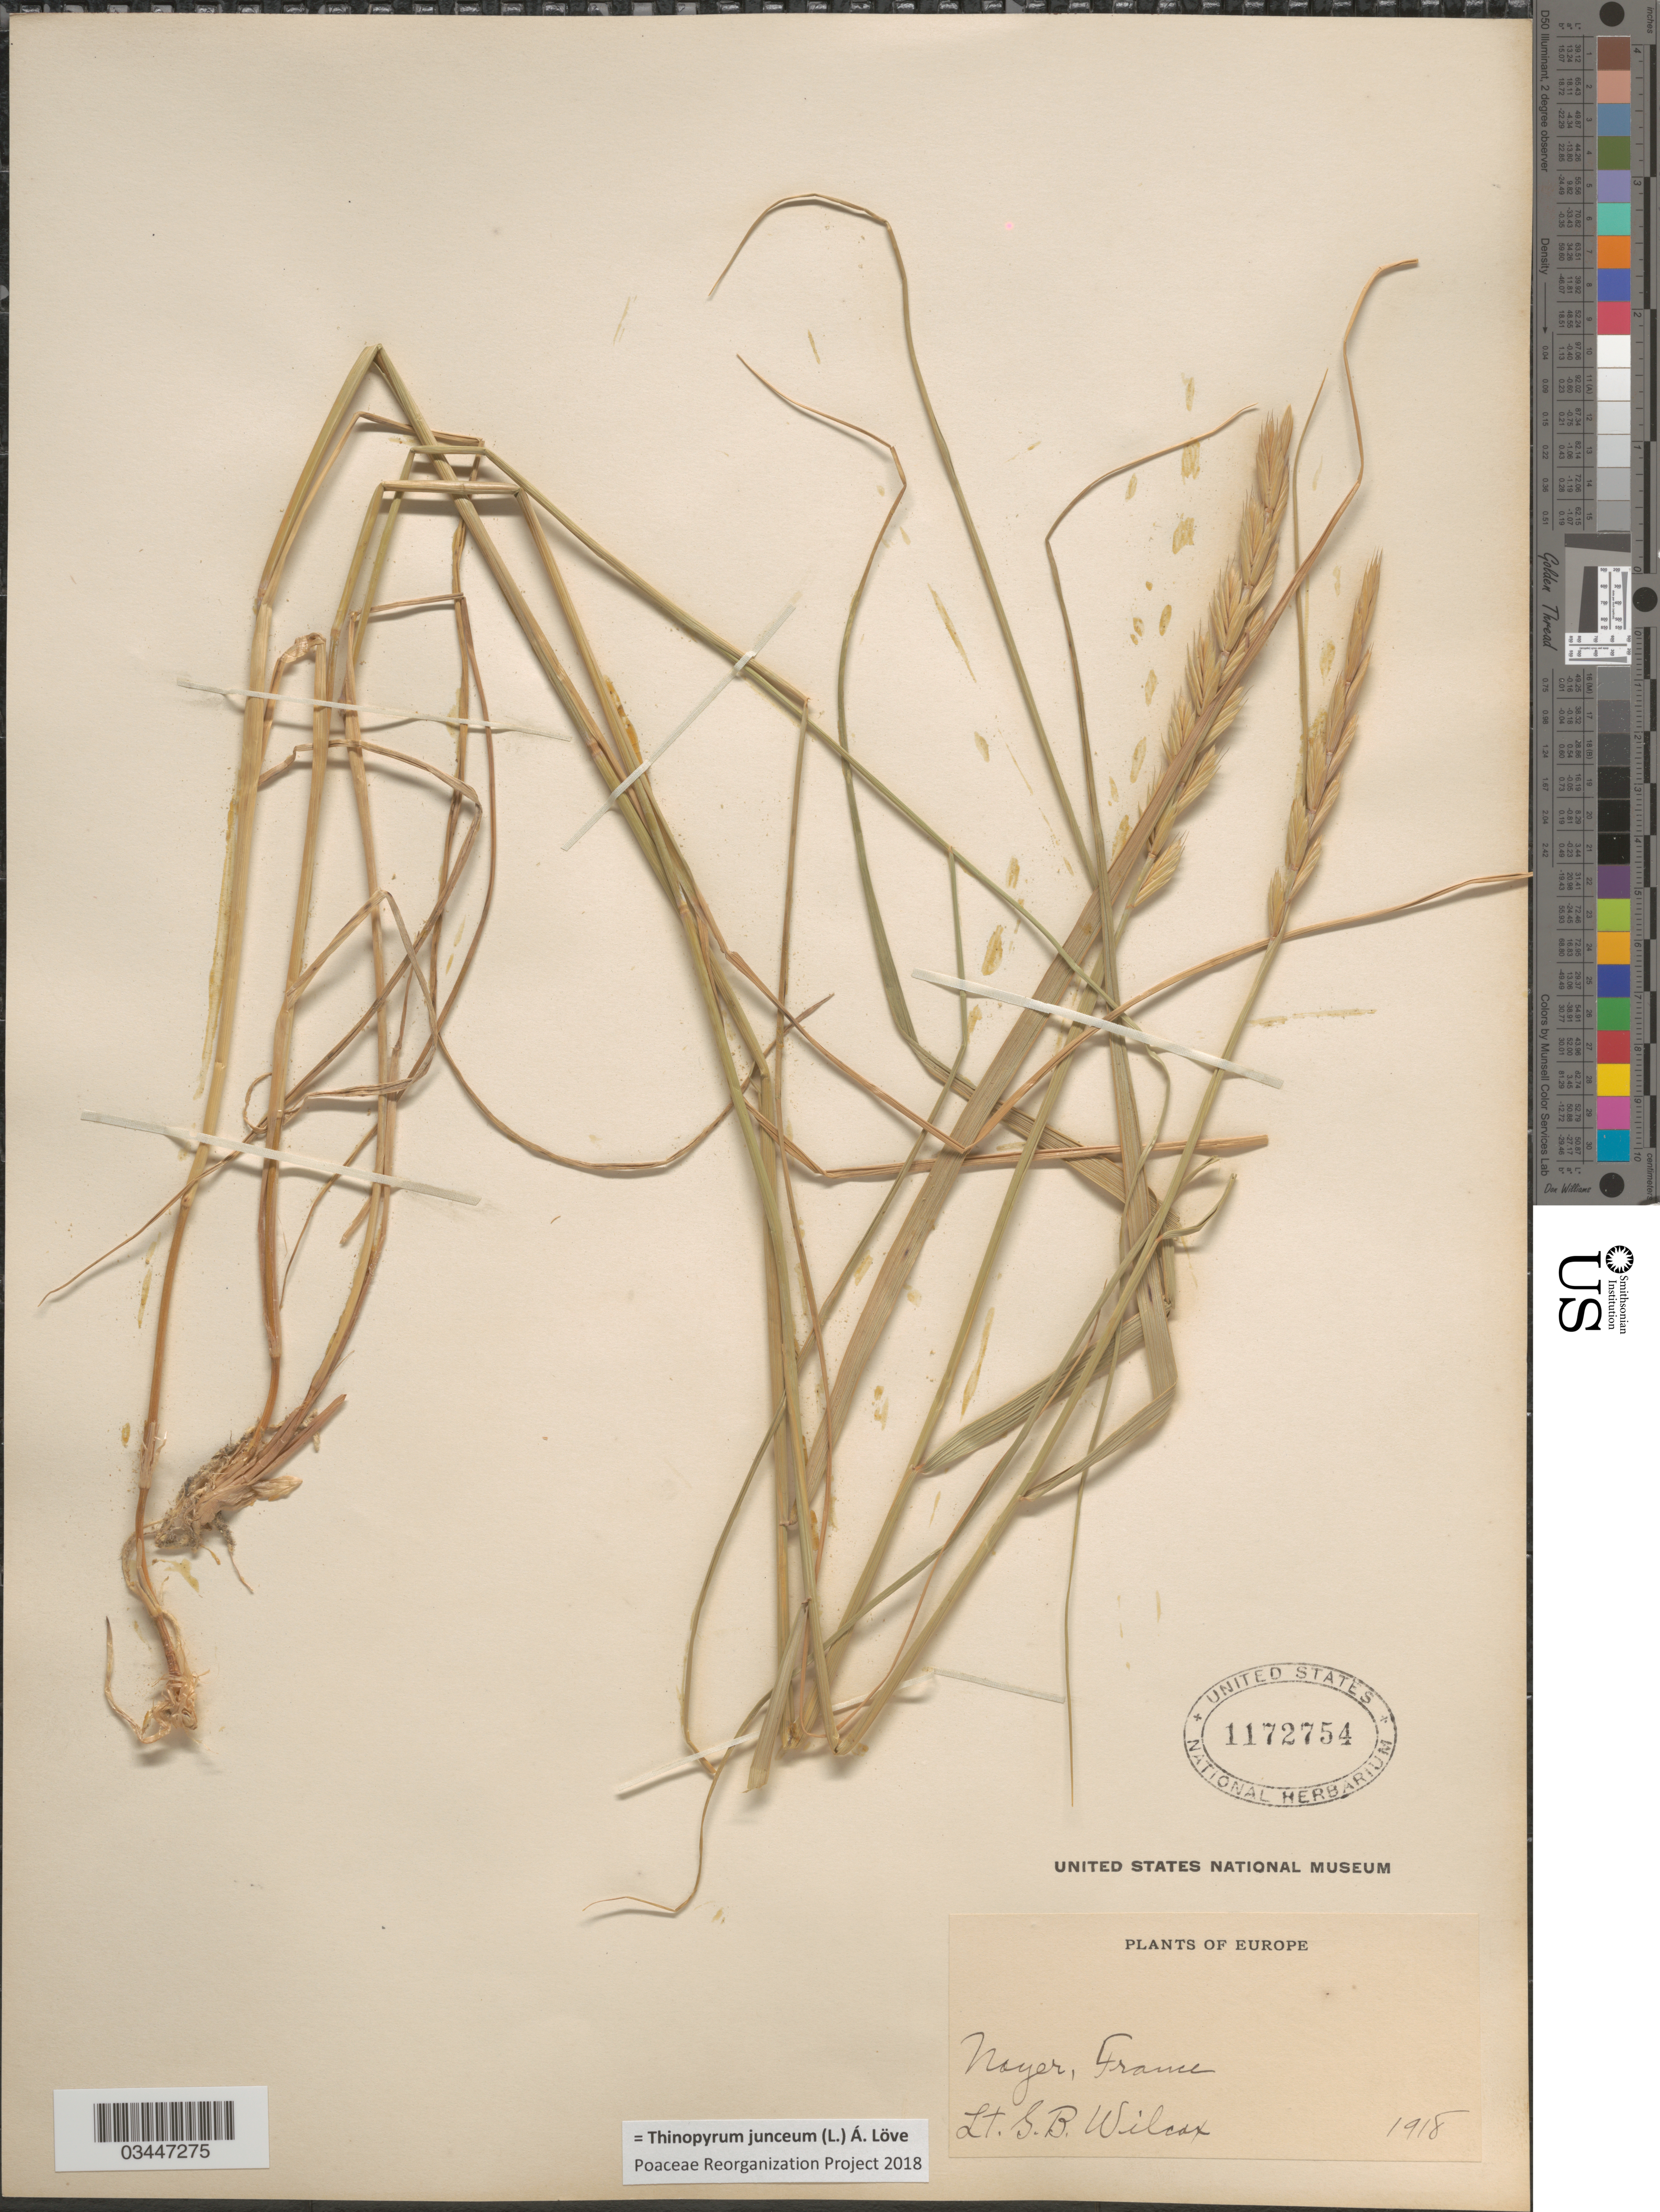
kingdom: Plantae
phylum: Tracheophyta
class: Liliopsida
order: Poales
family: Poaceae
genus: Thinopyrum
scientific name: Thinopyrum junceum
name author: (L.) Á. Löve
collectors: G. Wilcox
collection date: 1918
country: France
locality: Noyer.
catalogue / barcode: US 1172754